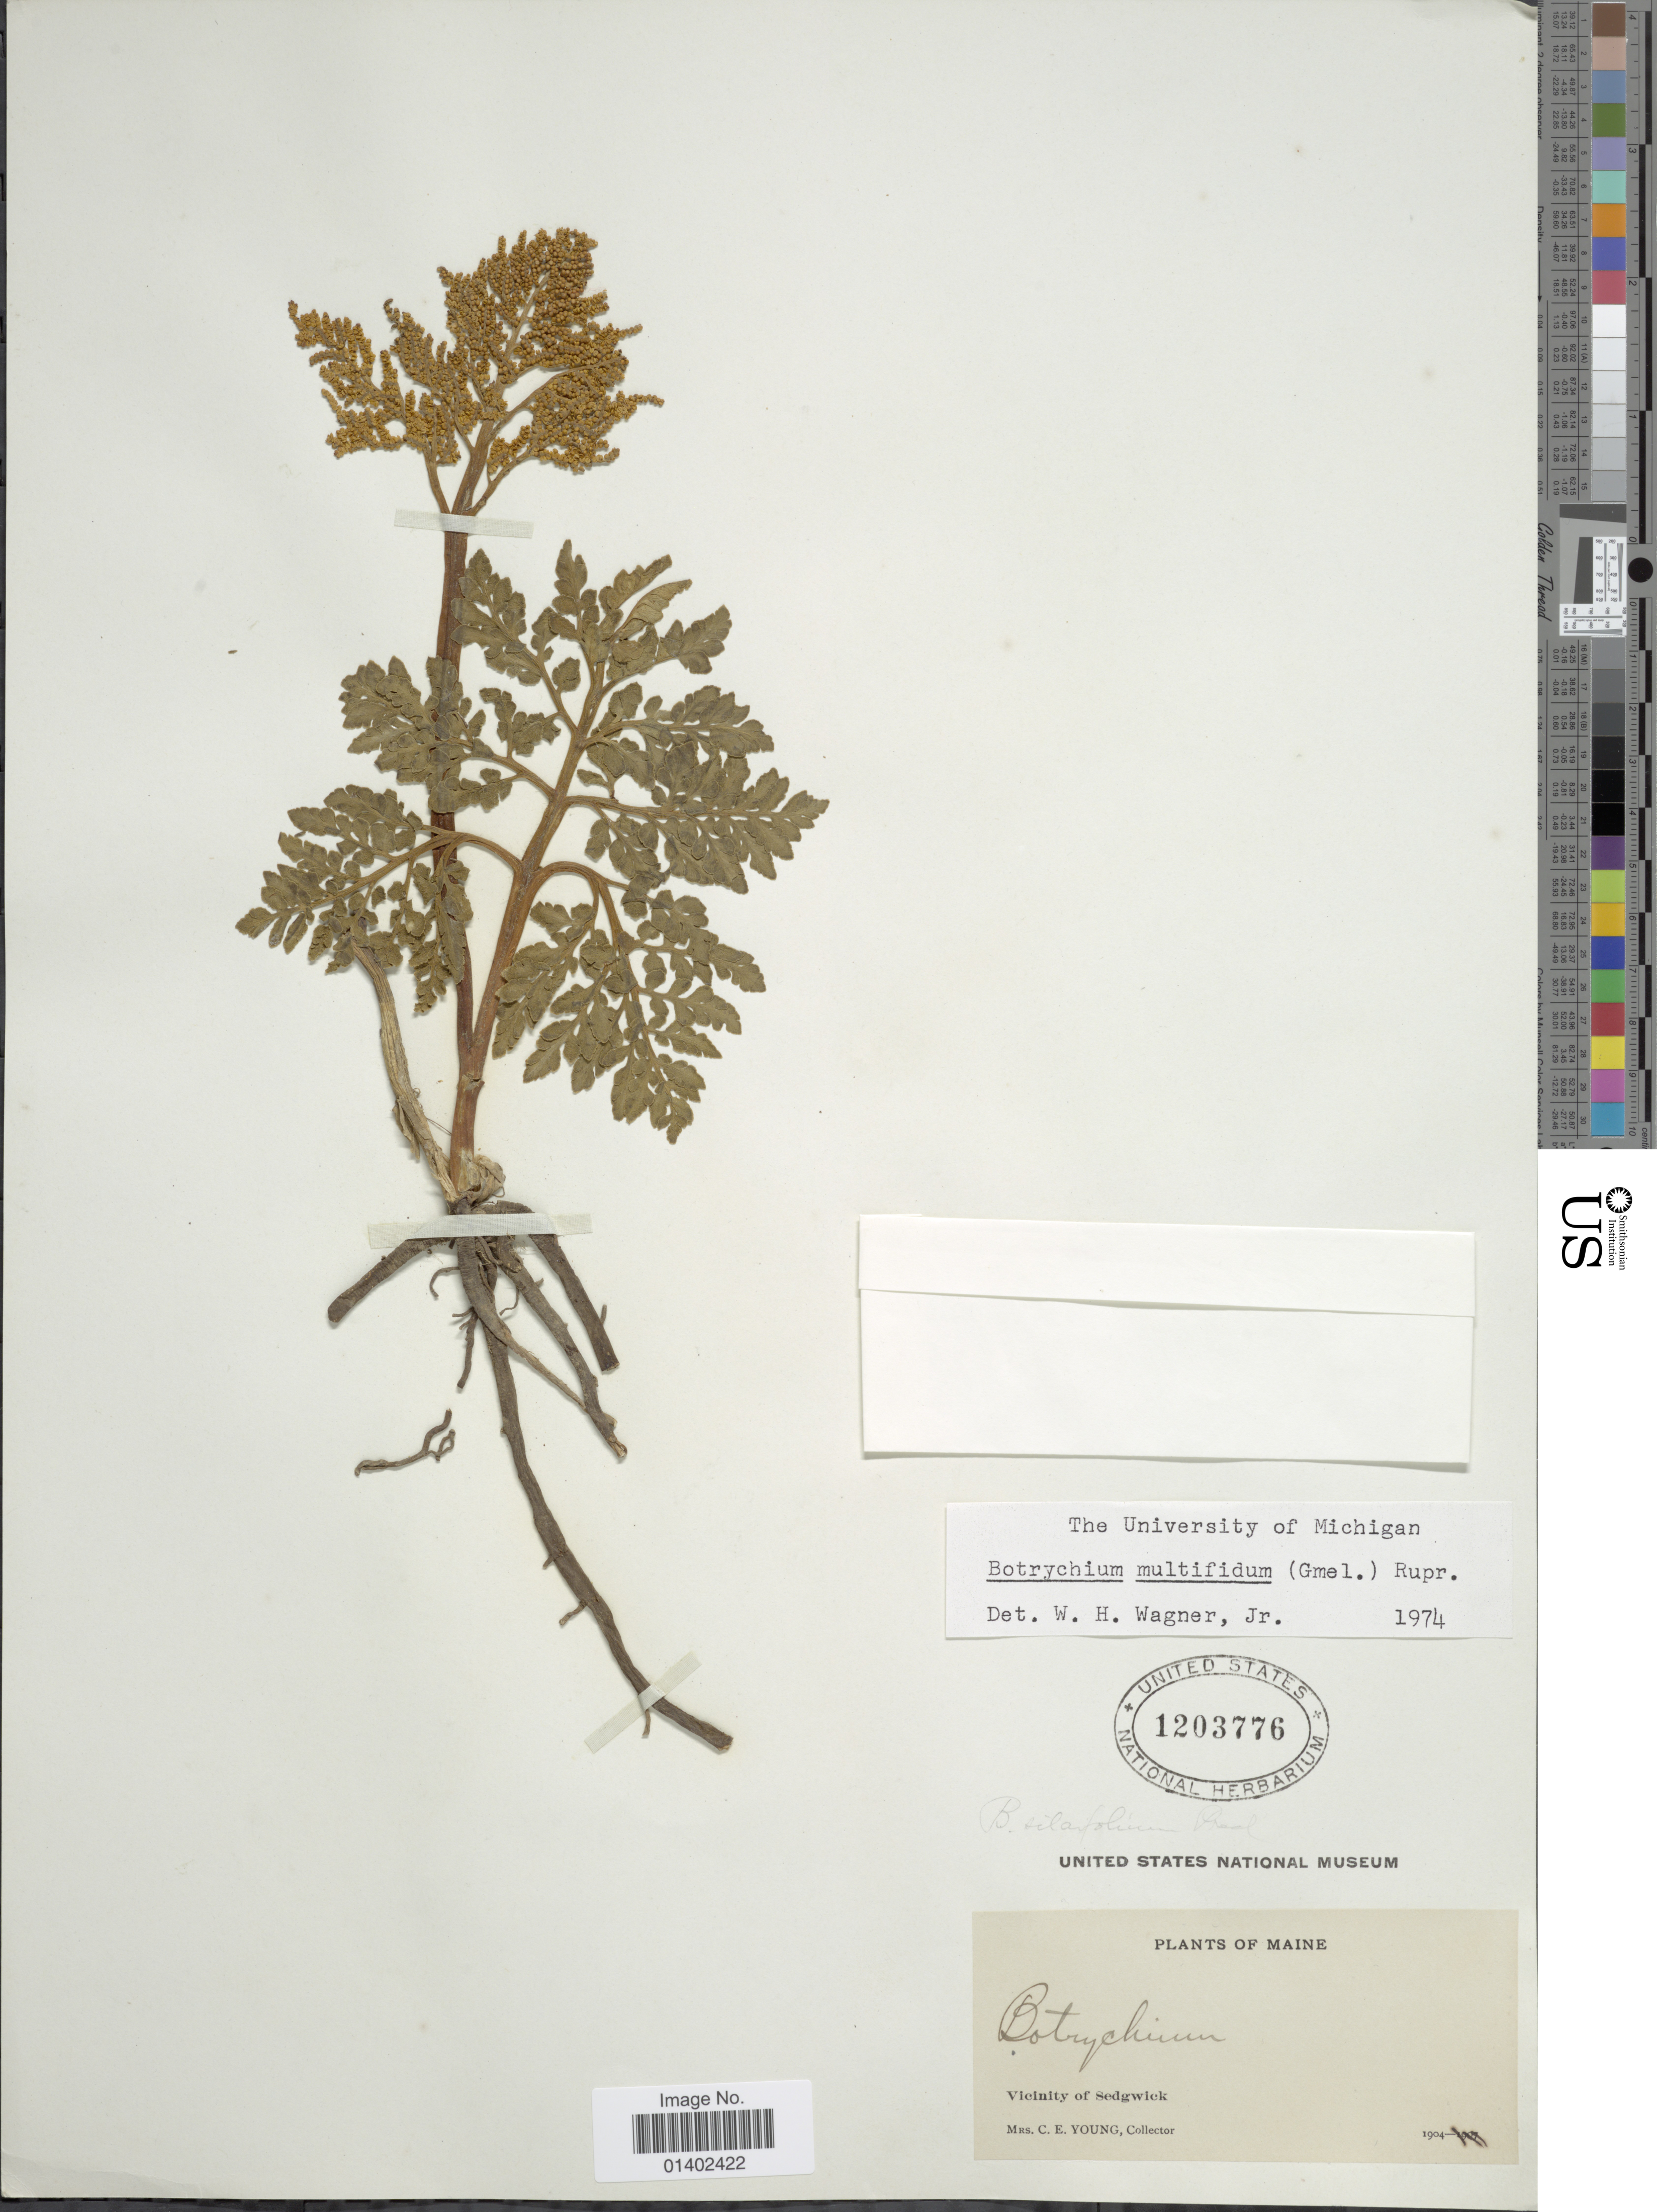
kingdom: Plantae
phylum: Tracheophyta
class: Polypodiopsida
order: Ophioglossales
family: Ophioglossaceae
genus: Botrychium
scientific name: Botrychium multifidum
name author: (J.F. Gmel.) Rupr.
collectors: C. Young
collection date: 1904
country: United States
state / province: Maine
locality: Vicinity of Sedgwick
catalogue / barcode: US 1203776